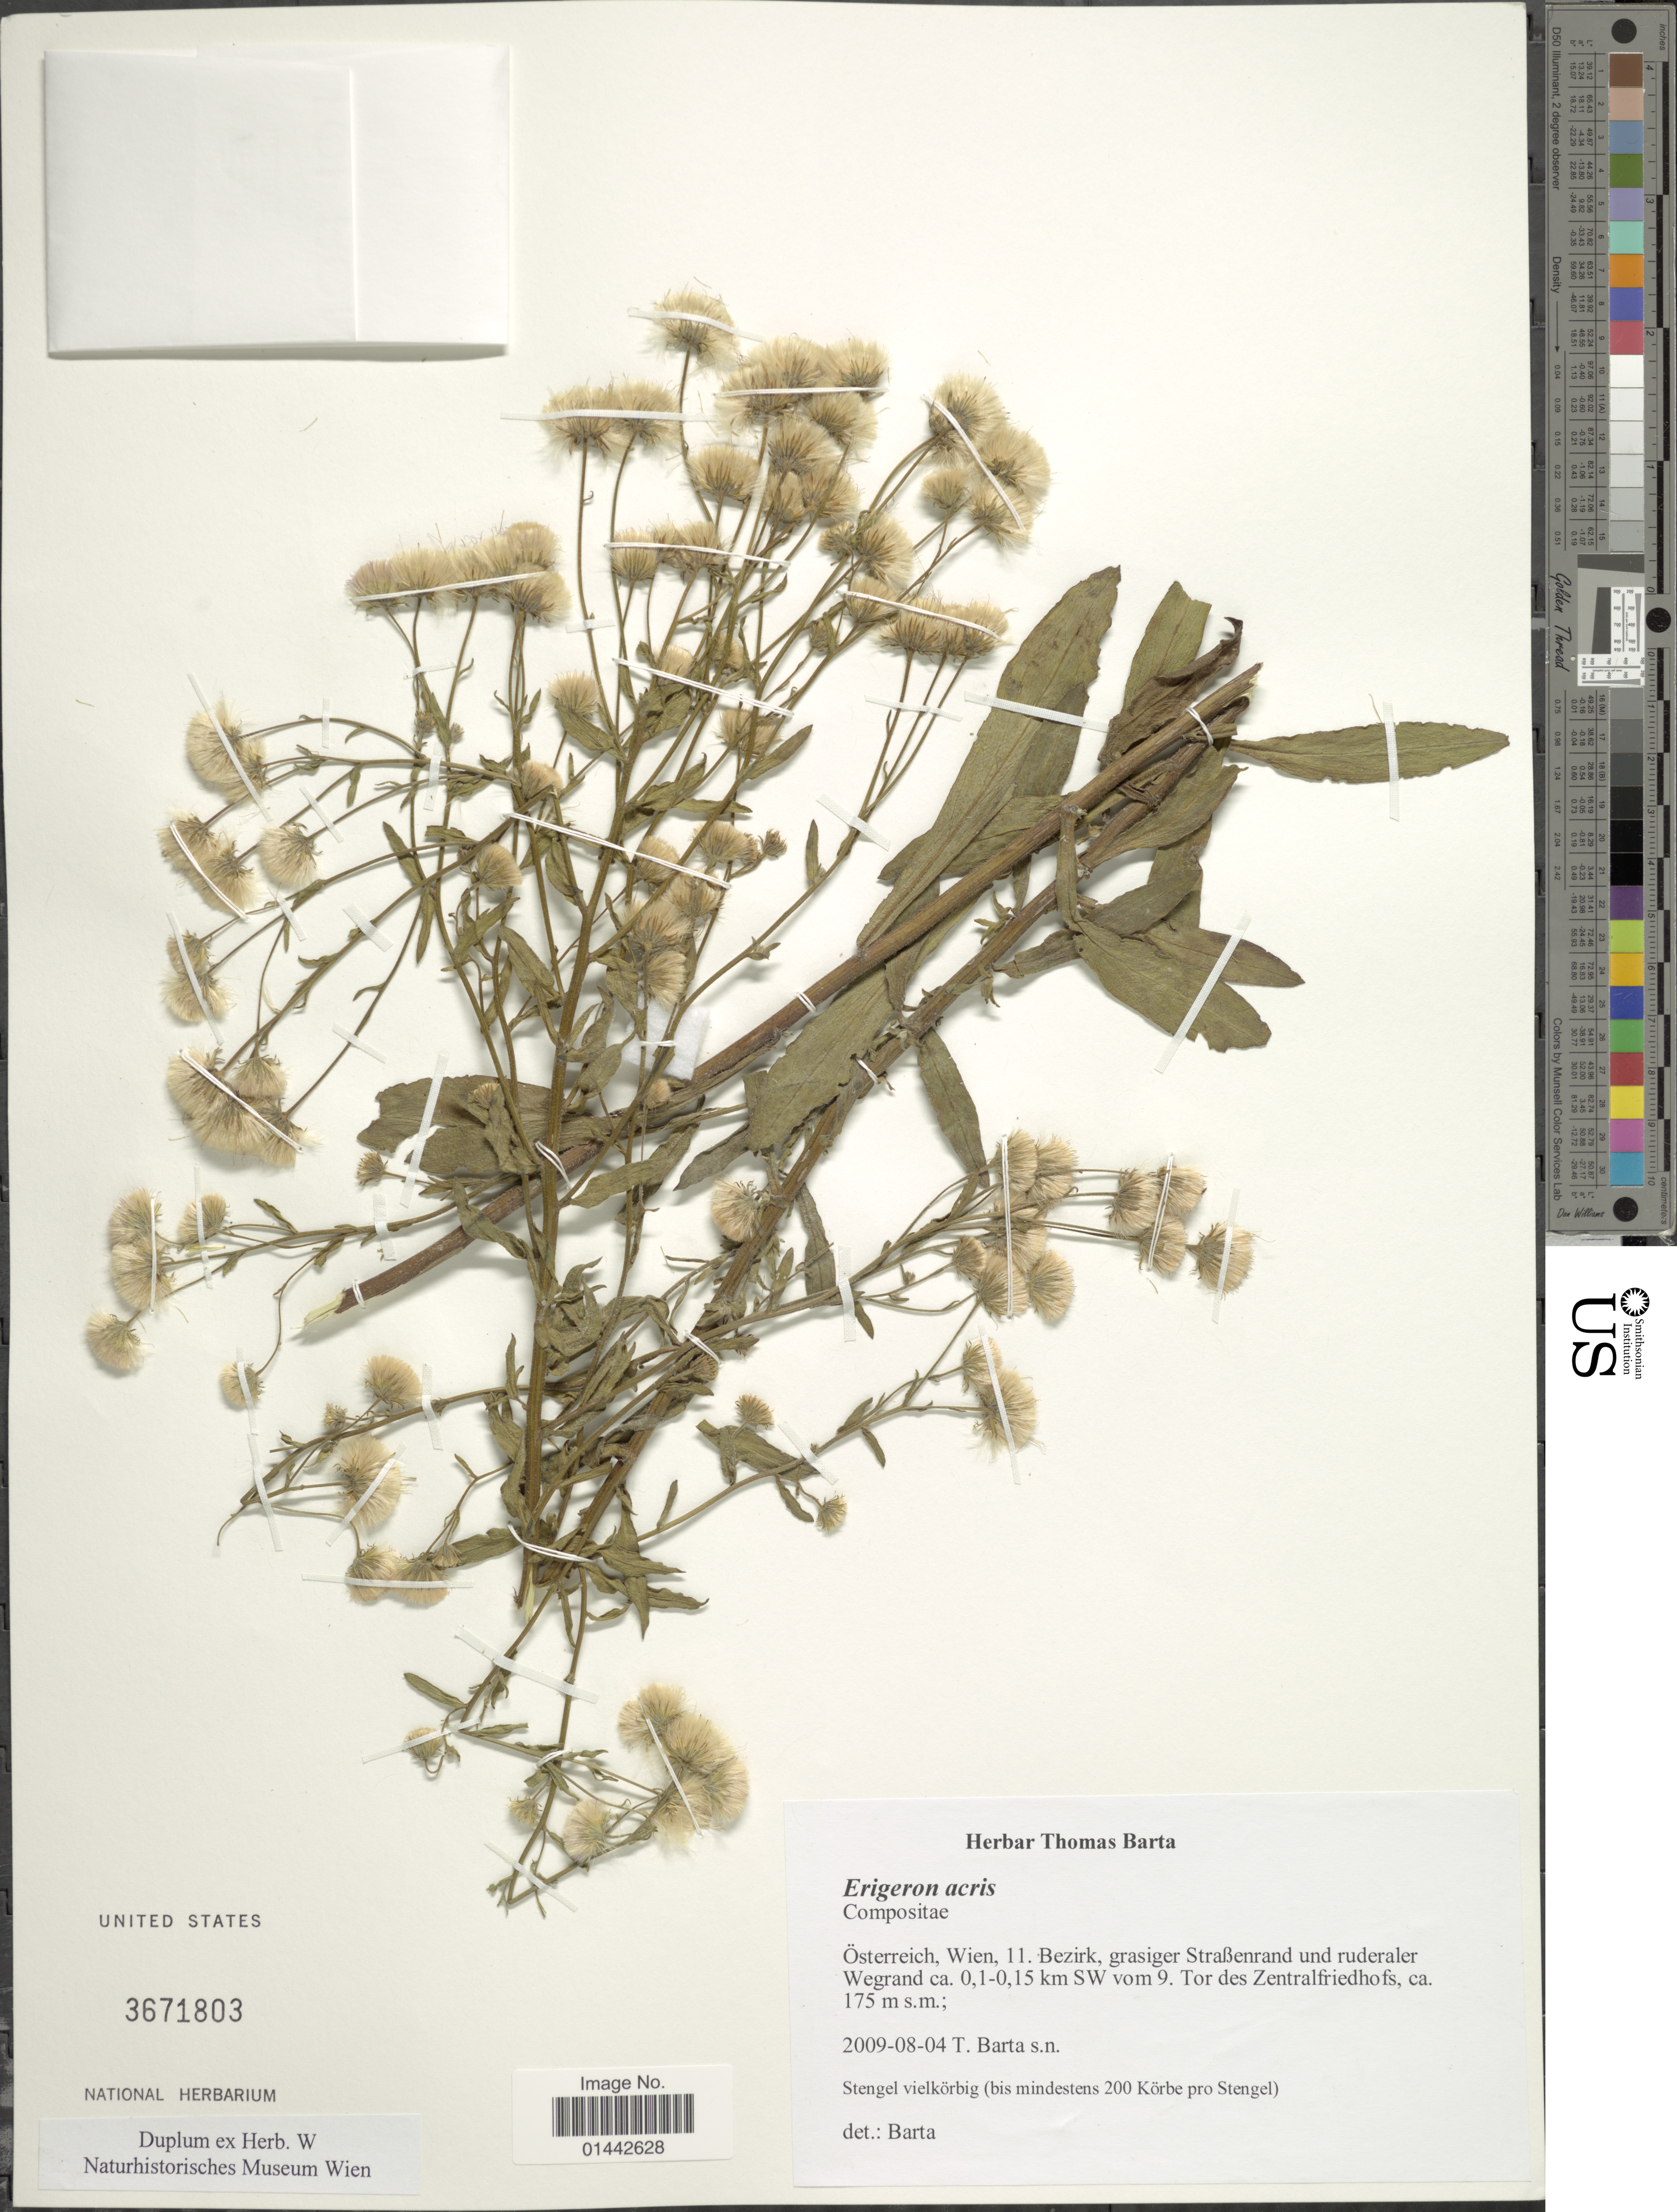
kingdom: Plantae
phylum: Tracheophyta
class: Magnoliopsida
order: Asterales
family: Asteraceae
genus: Erigeron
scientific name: Erigeron acris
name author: L.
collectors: T. Barta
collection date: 2009-08-04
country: Austria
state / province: Wien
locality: Bezirk, grasiger Strabenrand und ruderaler Wegrand ca. 0,1-0,15 km SW com 9, tor des Zentralfriedhofs.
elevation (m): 175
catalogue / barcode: US 3671803